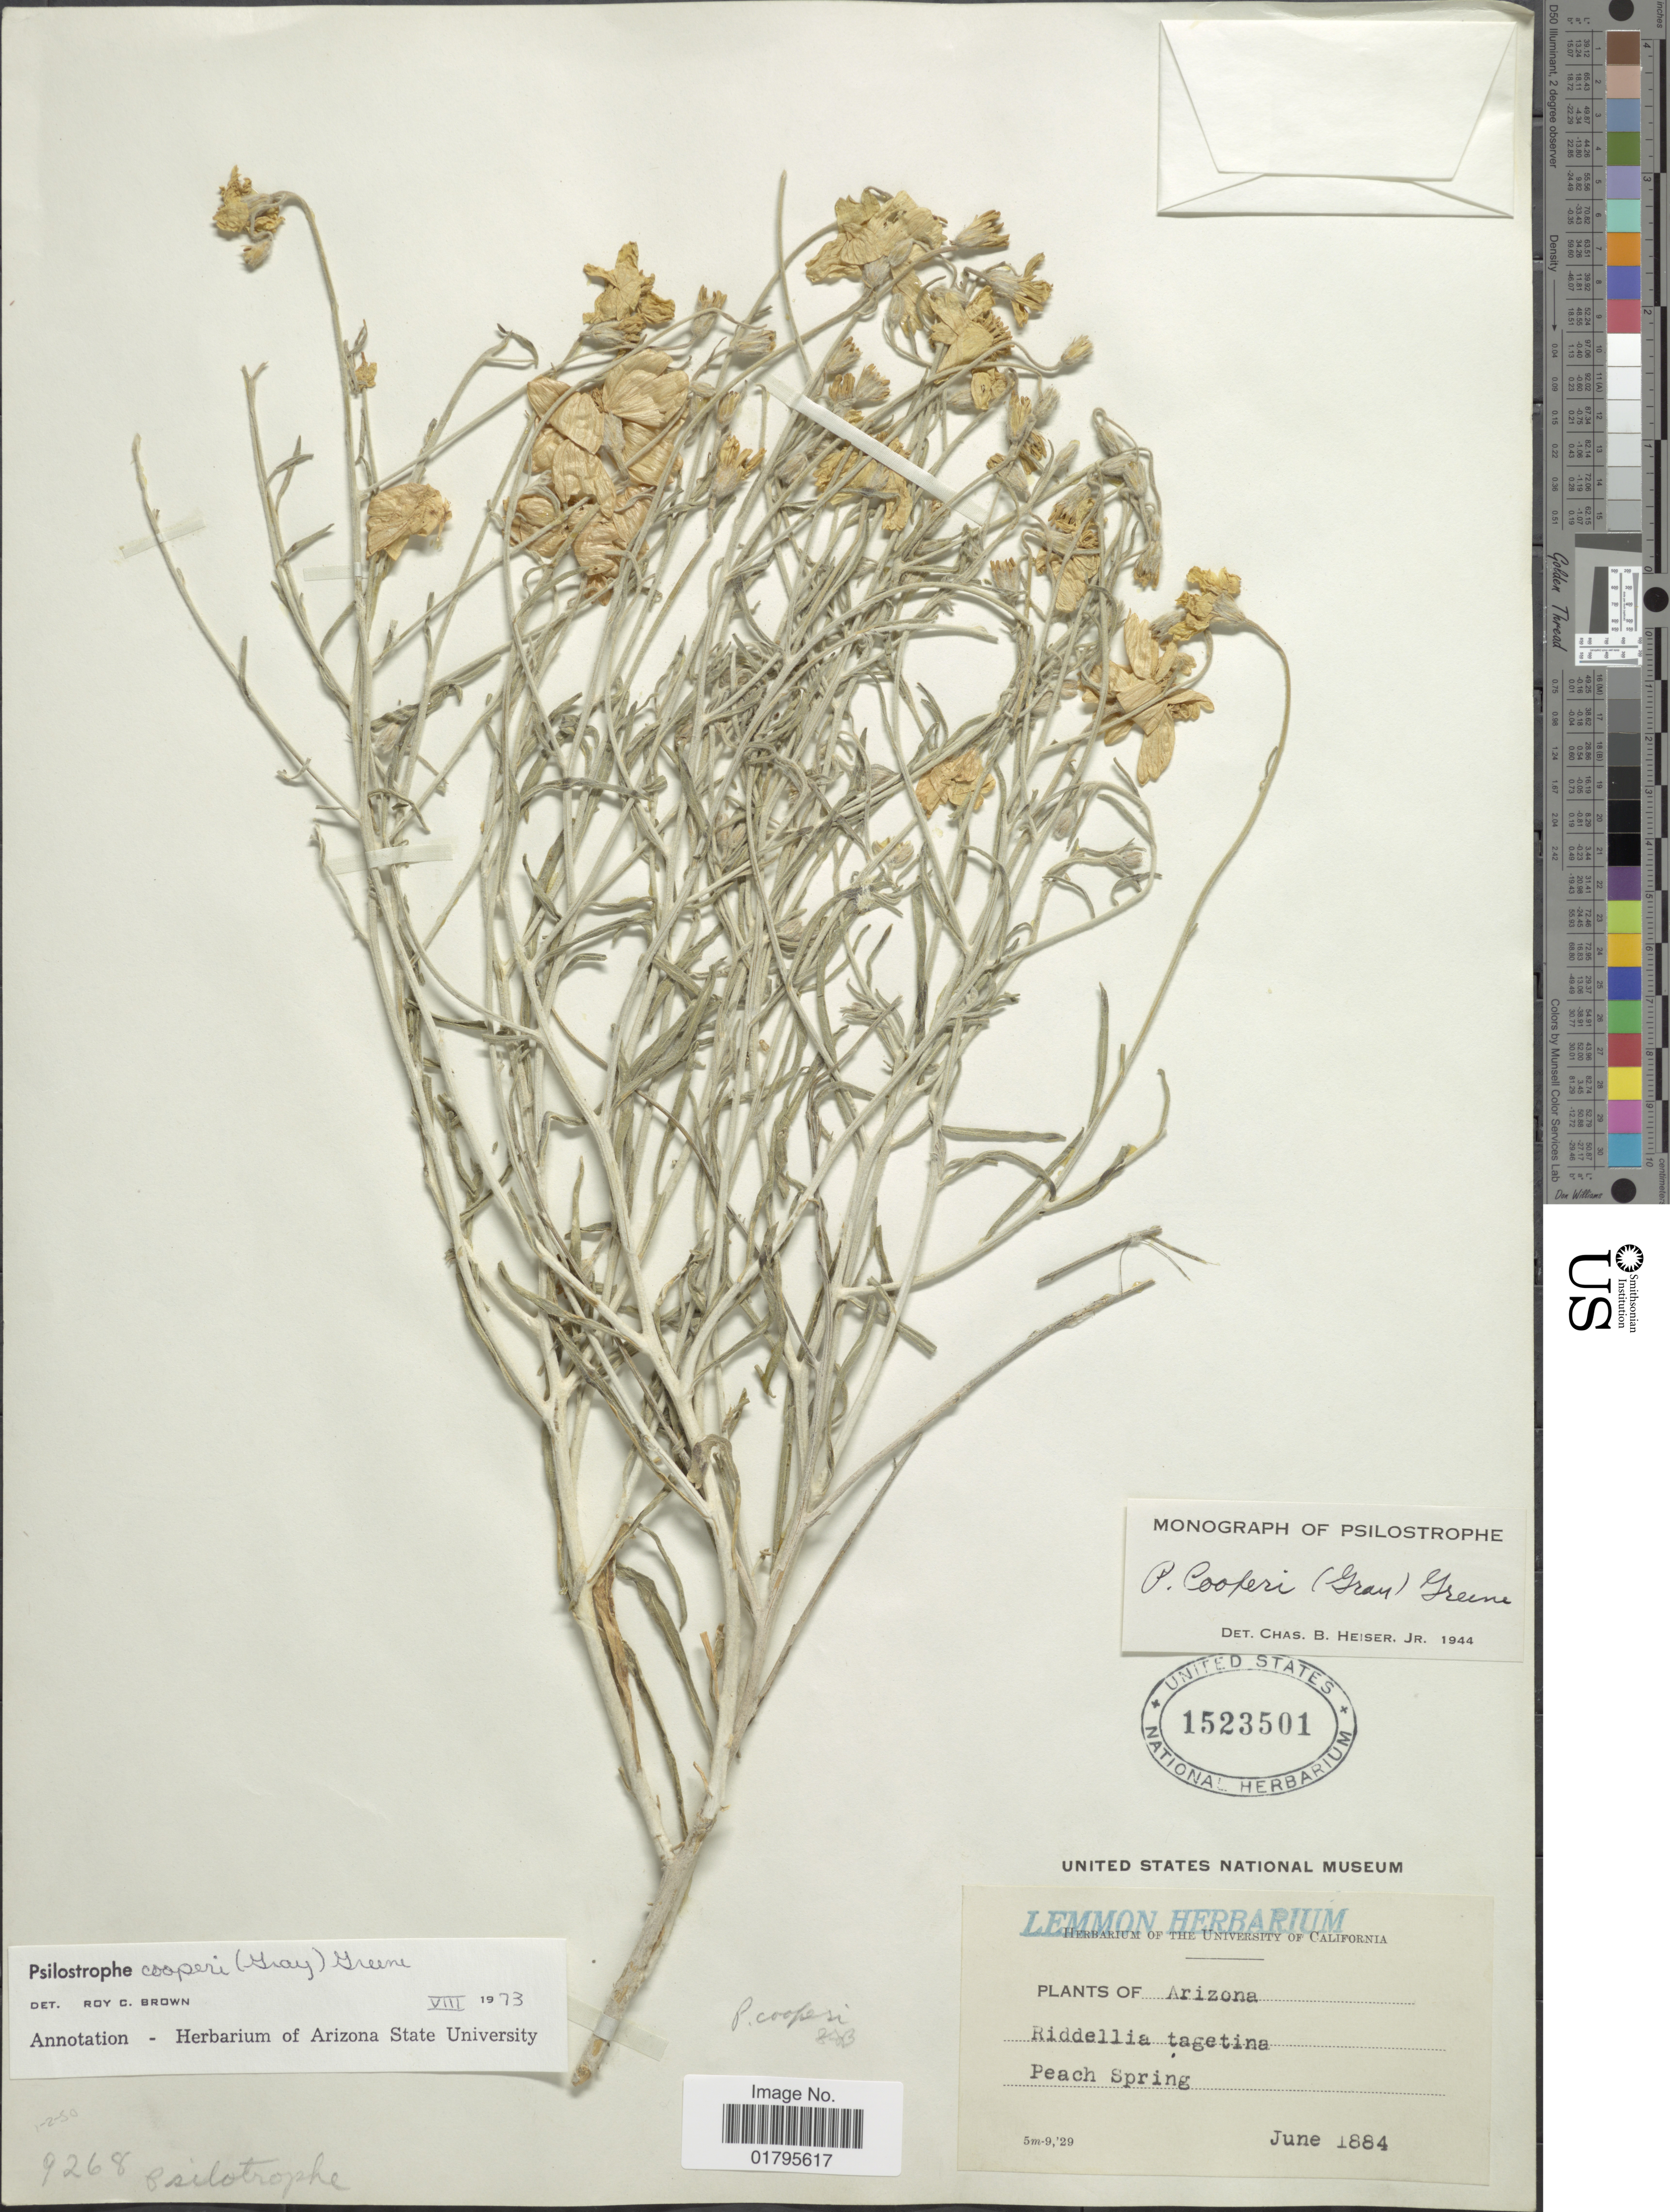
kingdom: Plantae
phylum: Tracheophyta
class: Magnoliopsida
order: Asterales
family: Asteraceae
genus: Psilostrophe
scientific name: Psilostrophe cooperi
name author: (A. Gray) Greene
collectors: ex herb. Lemmon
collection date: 1884-06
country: United States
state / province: Arizona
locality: Peach Spring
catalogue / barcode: US 1523501